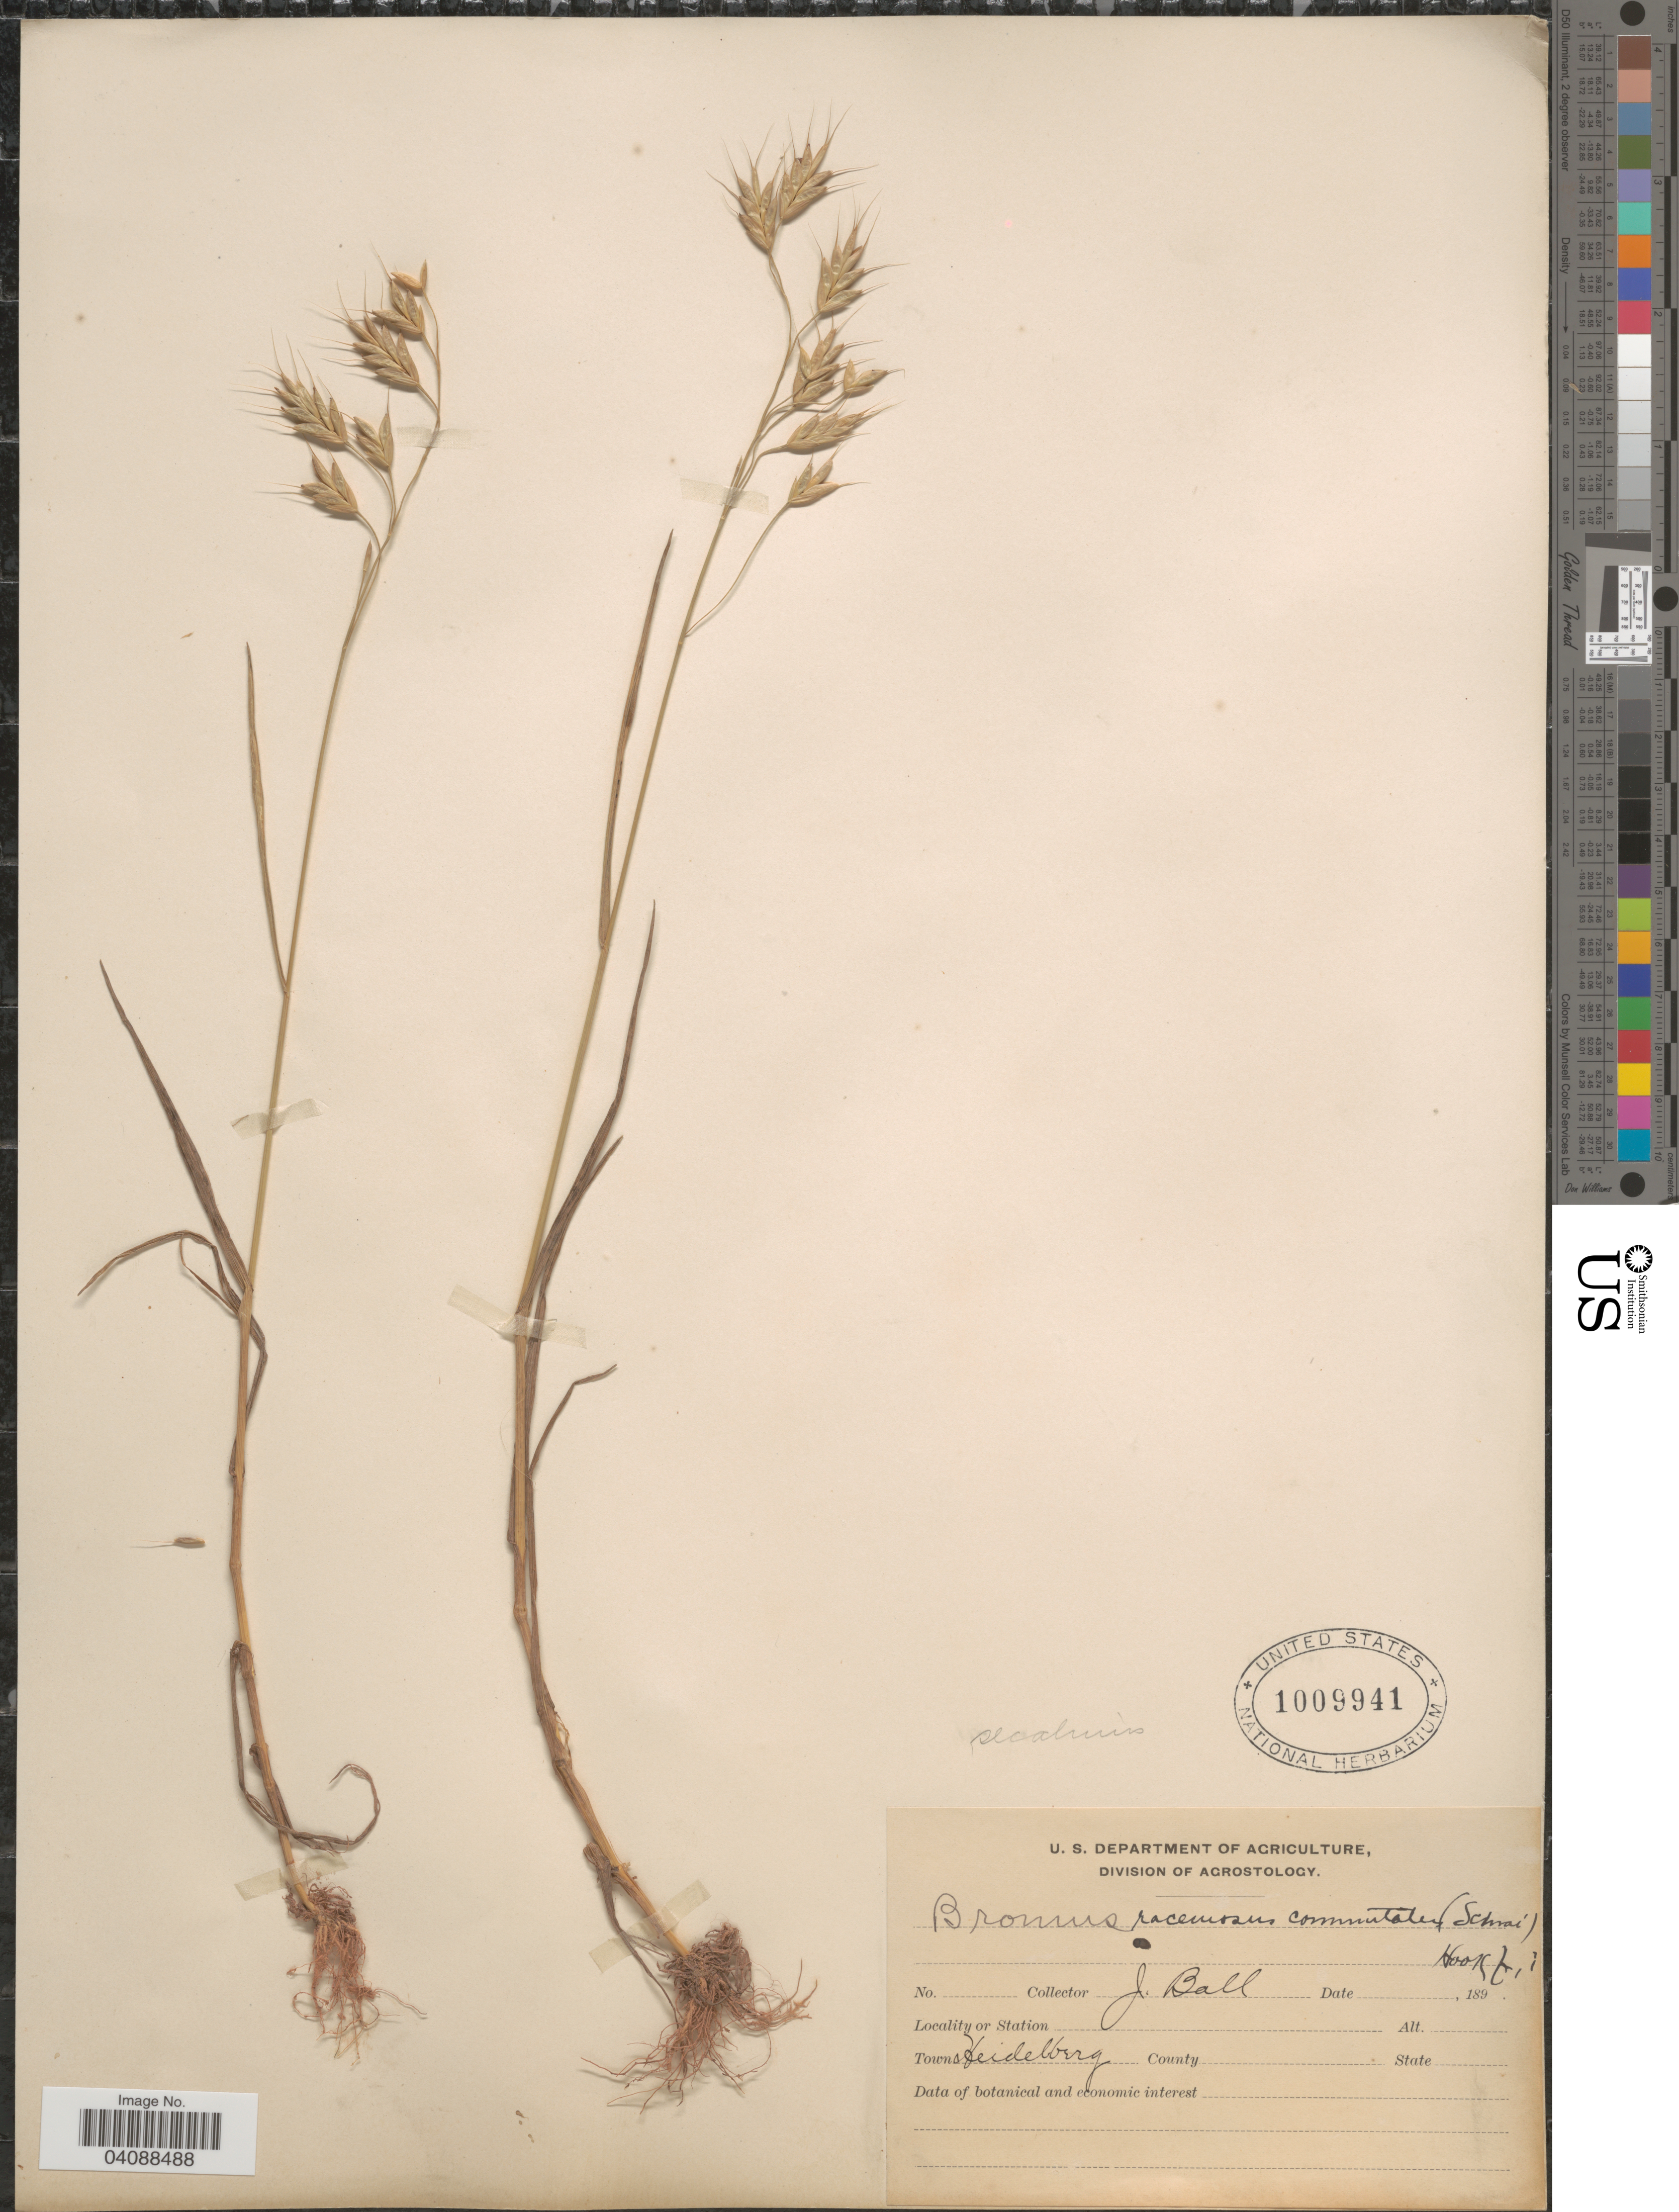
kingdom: Plantae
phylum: Tracheophyta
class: Liliopsida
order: Poales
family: Poaceae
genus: Bromus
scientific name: Bromus secalinus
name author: L.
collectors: J. Ball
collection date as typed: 189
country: Germany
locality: Town Heidelberg.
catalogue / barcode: US 1009941